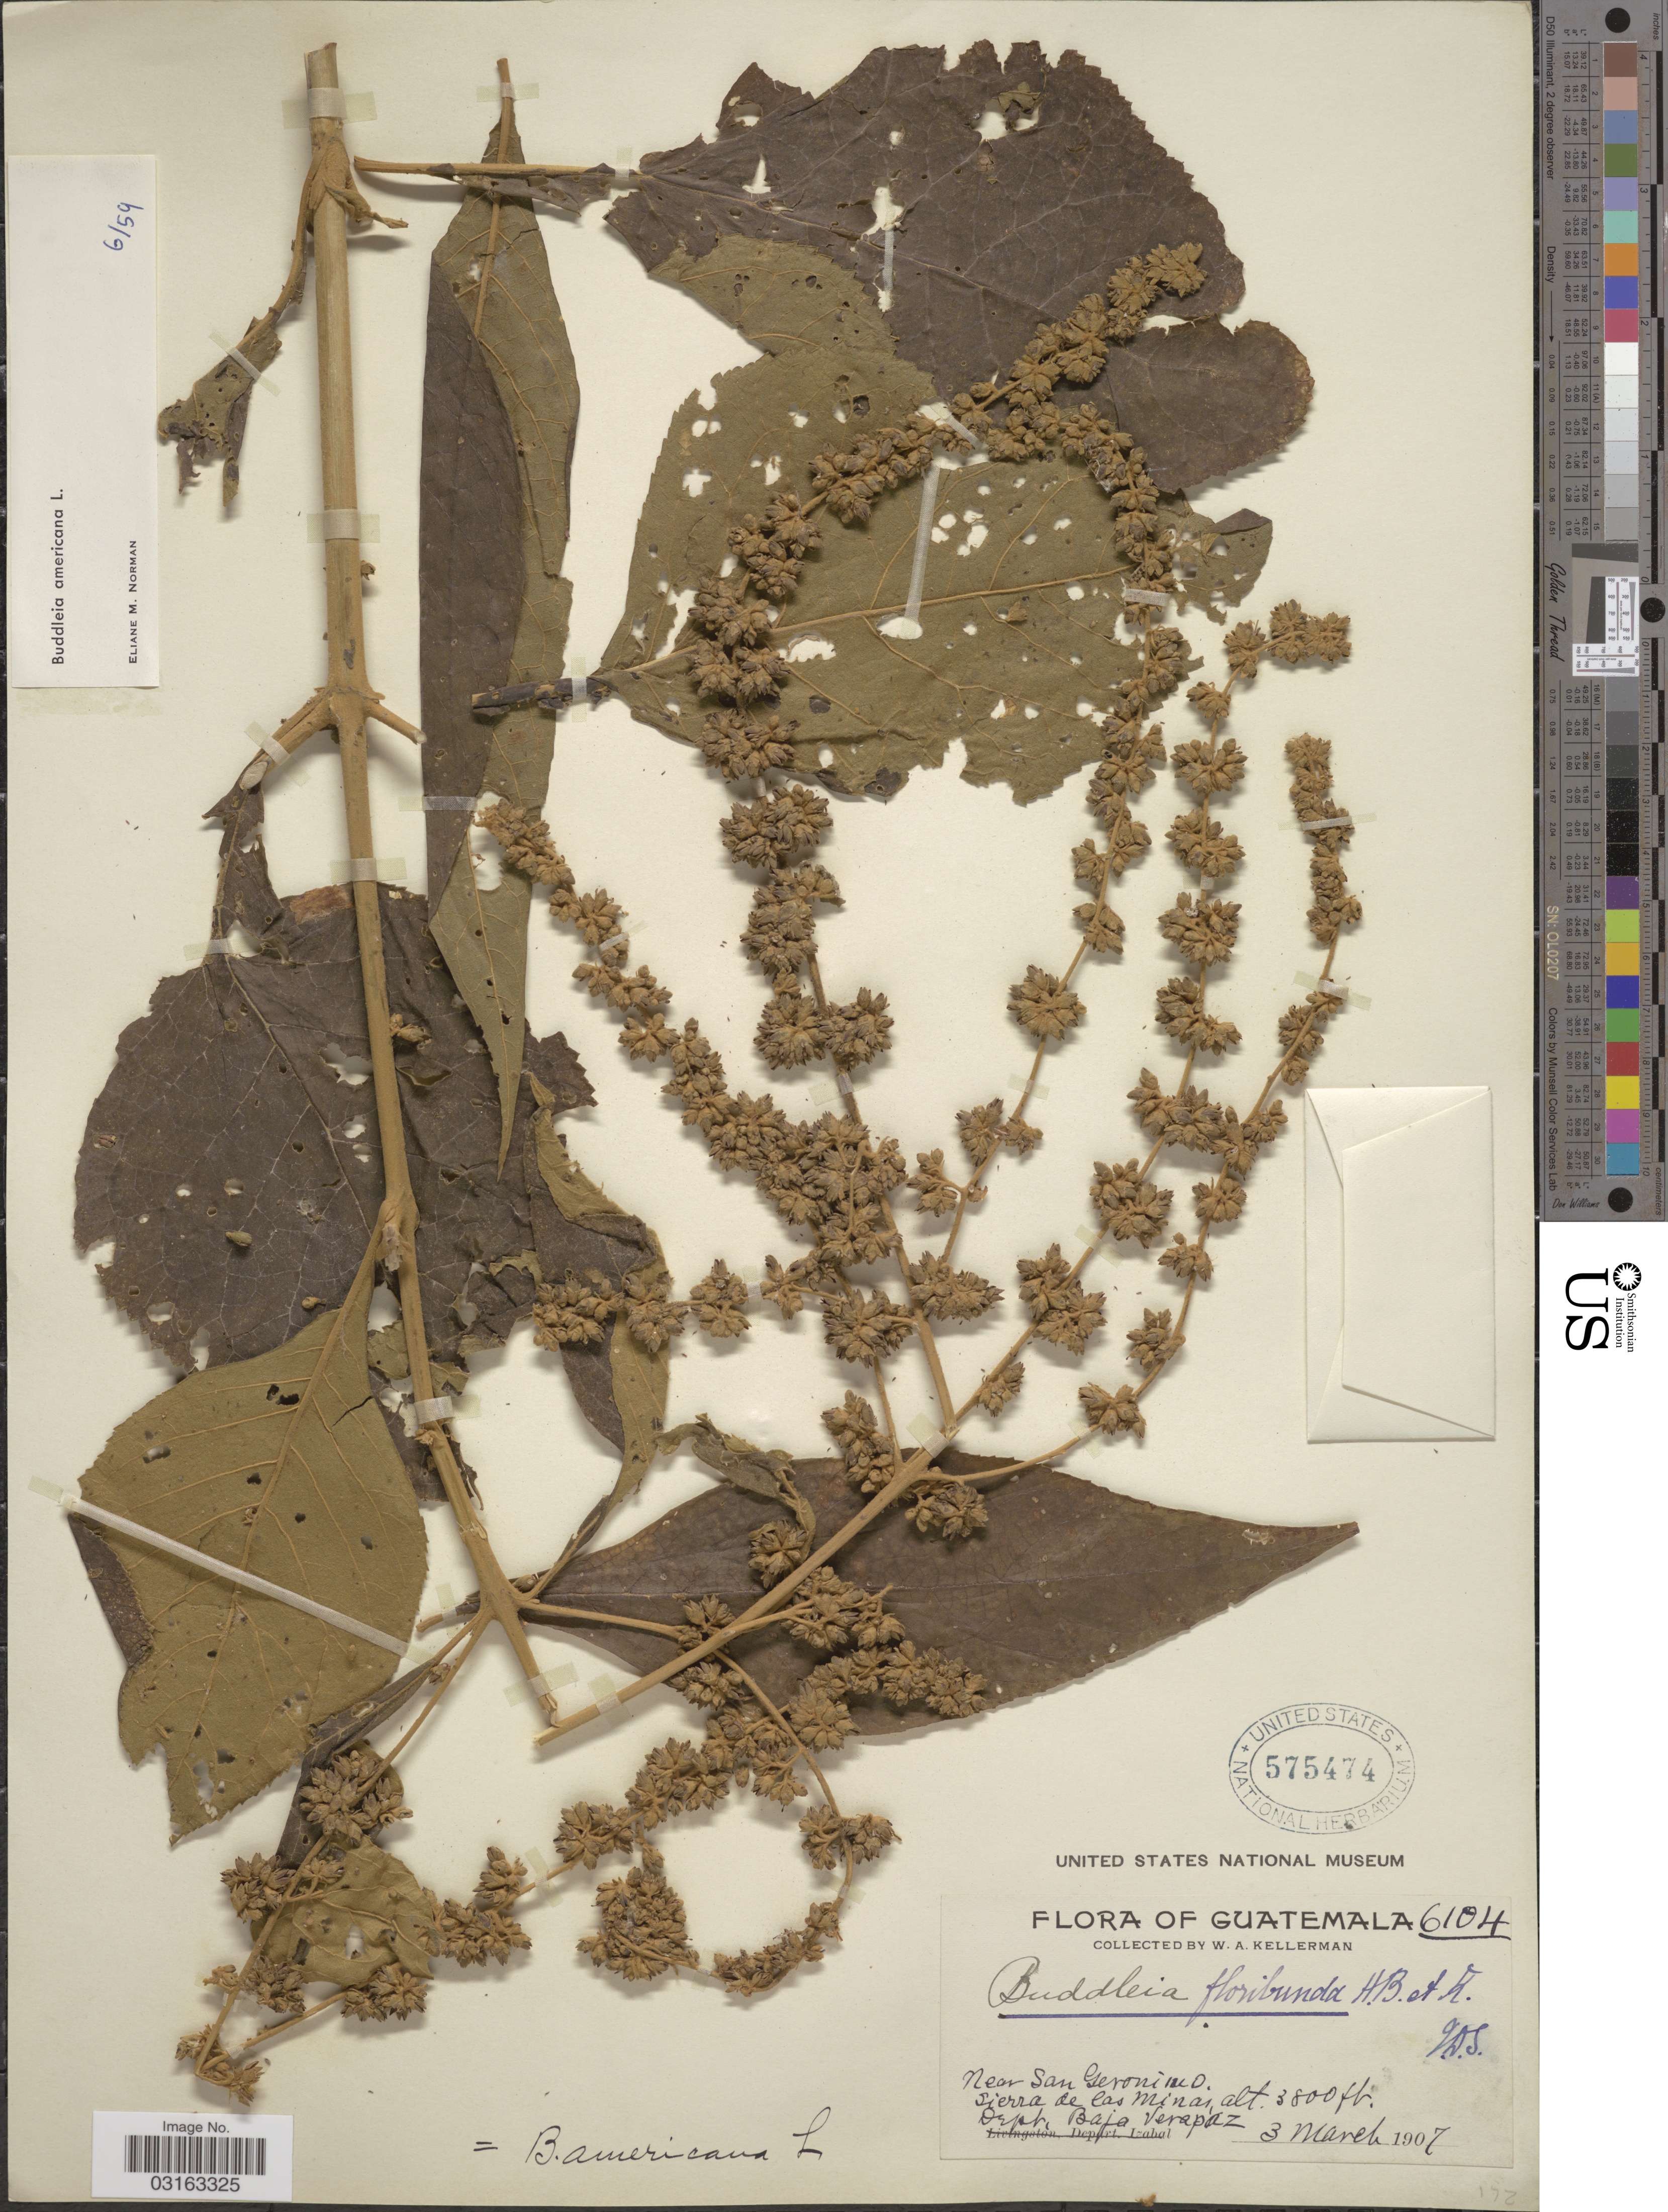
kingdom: Plantae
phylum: Tracheophyta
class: Magnoliopsida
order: Lamiales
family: Scrophulariaceae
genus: Buddleja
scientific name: Buddleja americana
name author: L.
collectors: W. Kellerman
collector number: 6104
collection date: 1907-03-03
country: Guatemala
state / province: Baja Verapaz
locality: Near San Geronimo. Sierra de las Minas. Dept. Baja Verapaz.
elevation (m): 1158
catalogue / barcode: US 575474